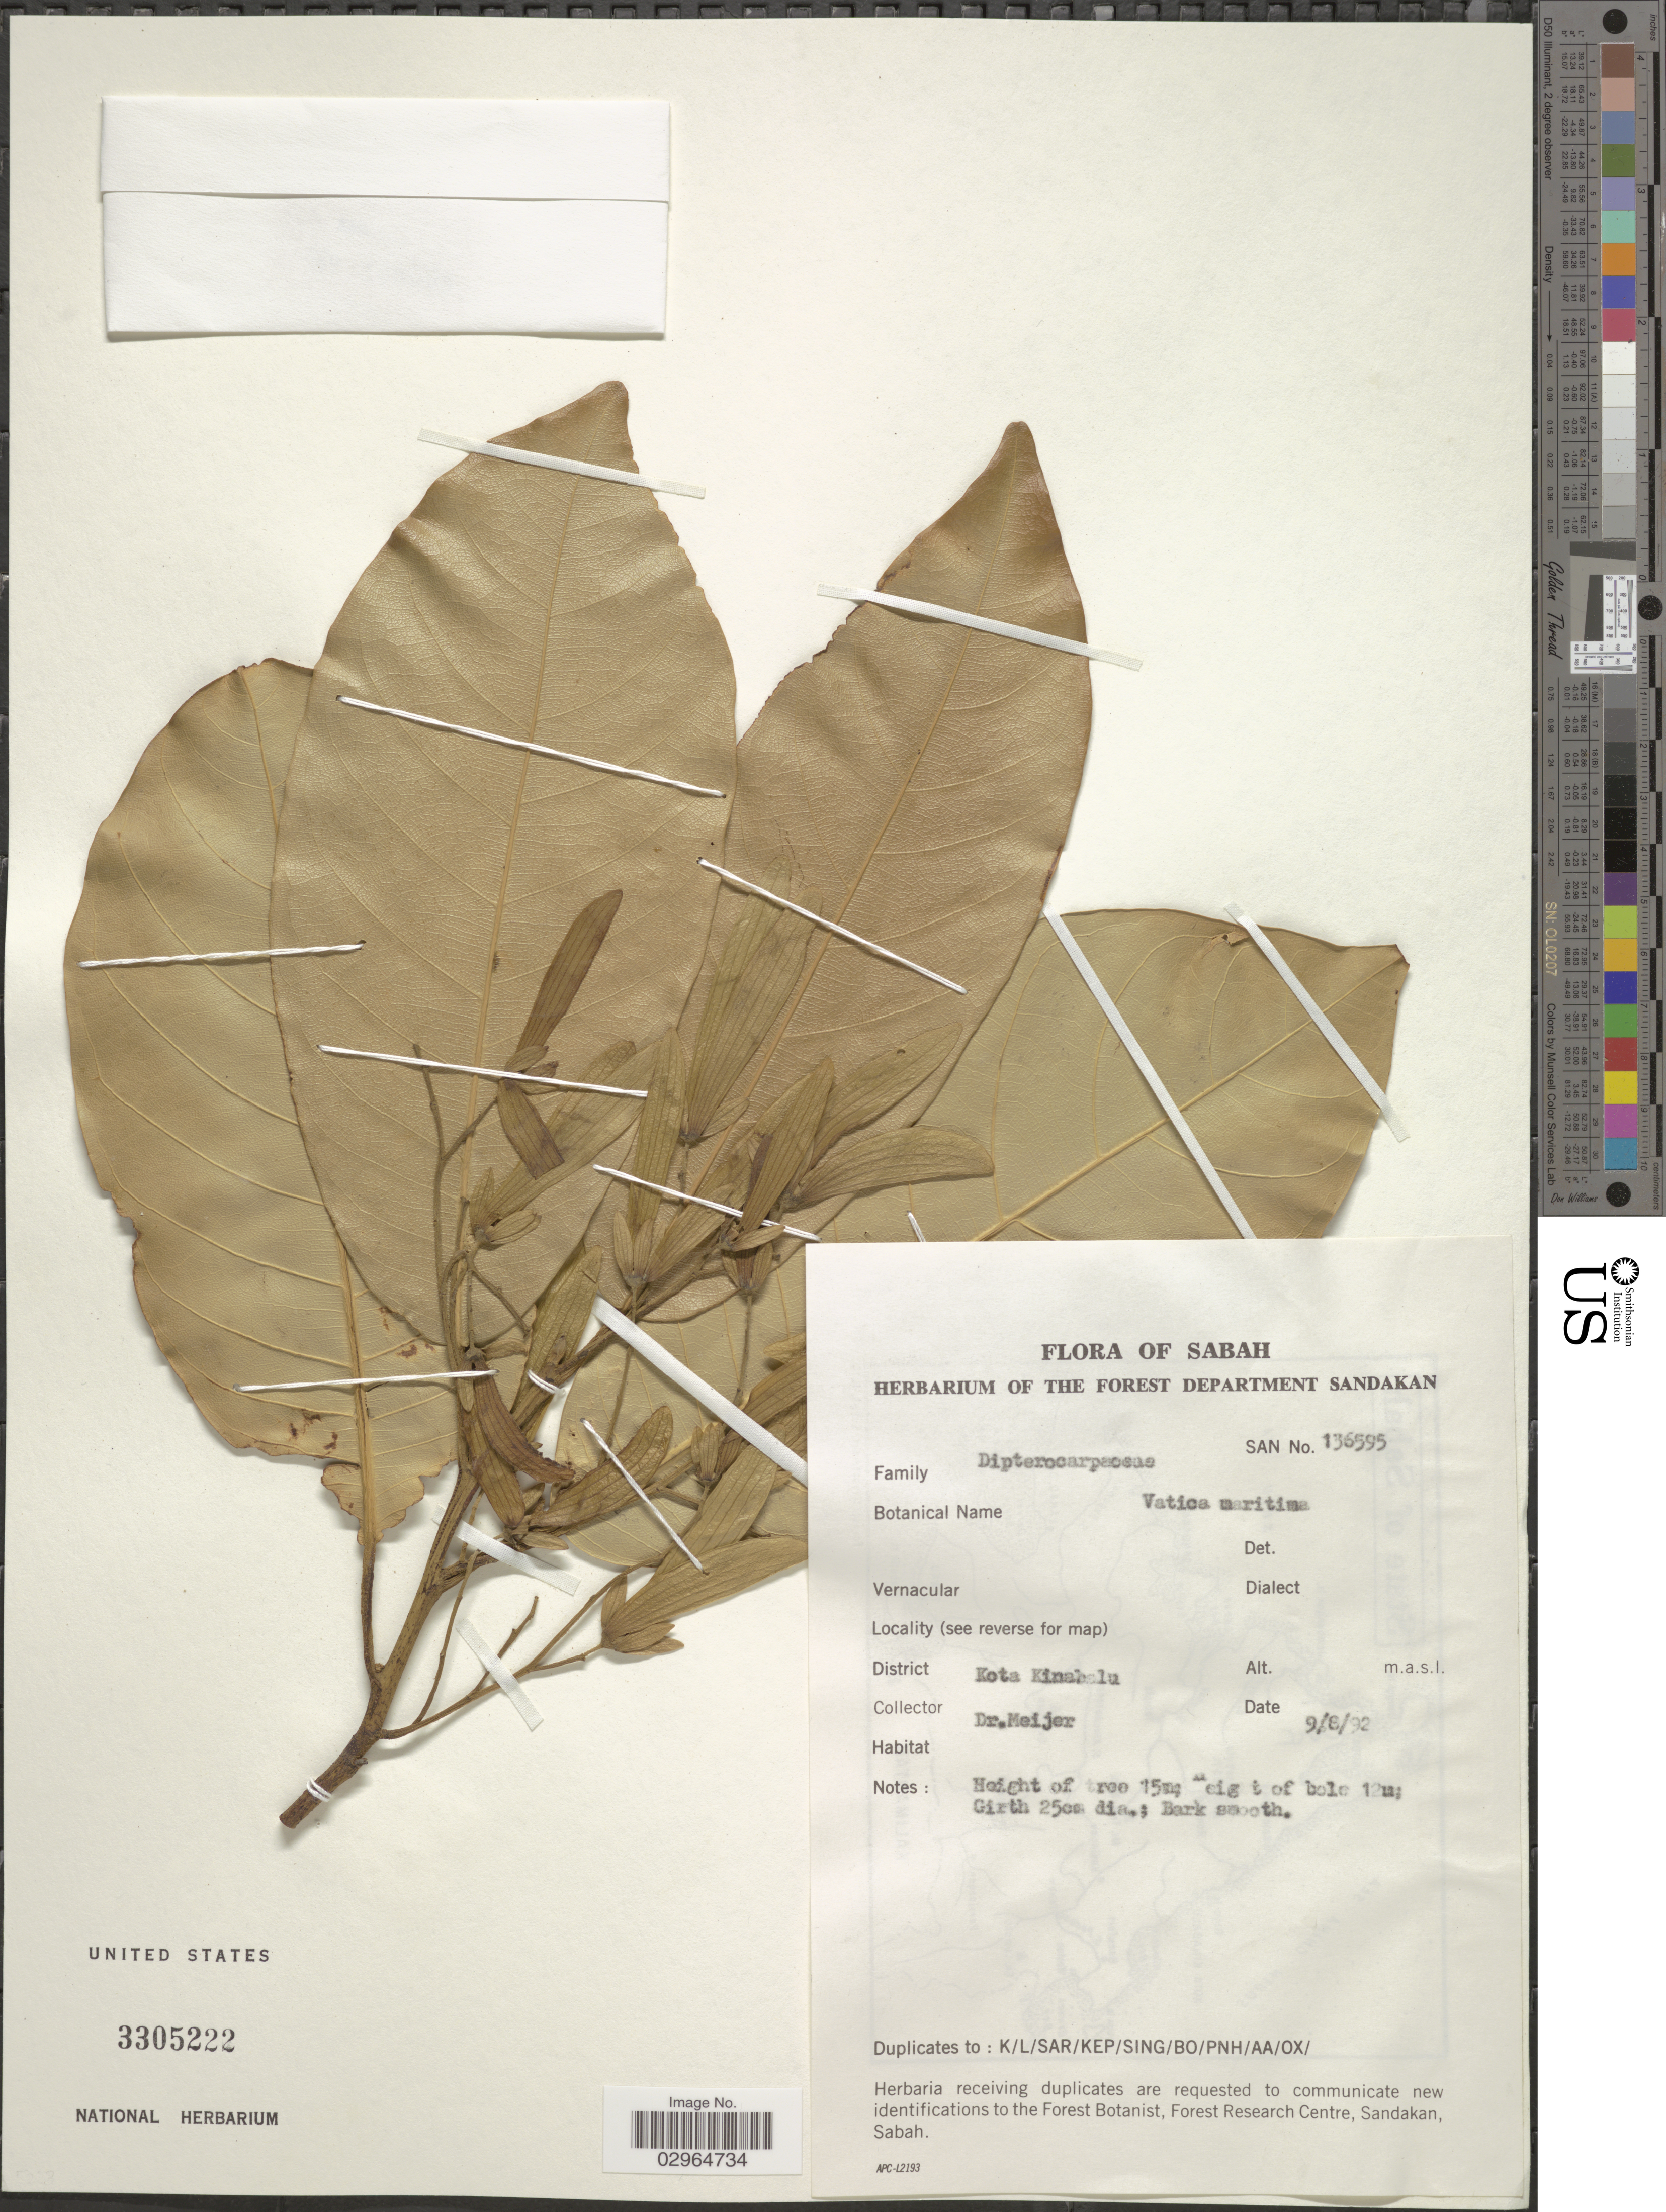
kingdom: Plantae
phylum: Tracheophyta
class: Magnoliopsida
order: Malvales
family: Dipterocarpaceae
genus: Vatica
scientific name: Vatica maritima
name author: Slooten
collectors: -- Meijer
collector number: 136595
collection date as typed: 9/8/92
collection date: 1992-08-09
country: Malaysia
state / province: Sabah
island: Borneo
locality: District Kota Kinabalu.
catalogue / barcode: US 3305222